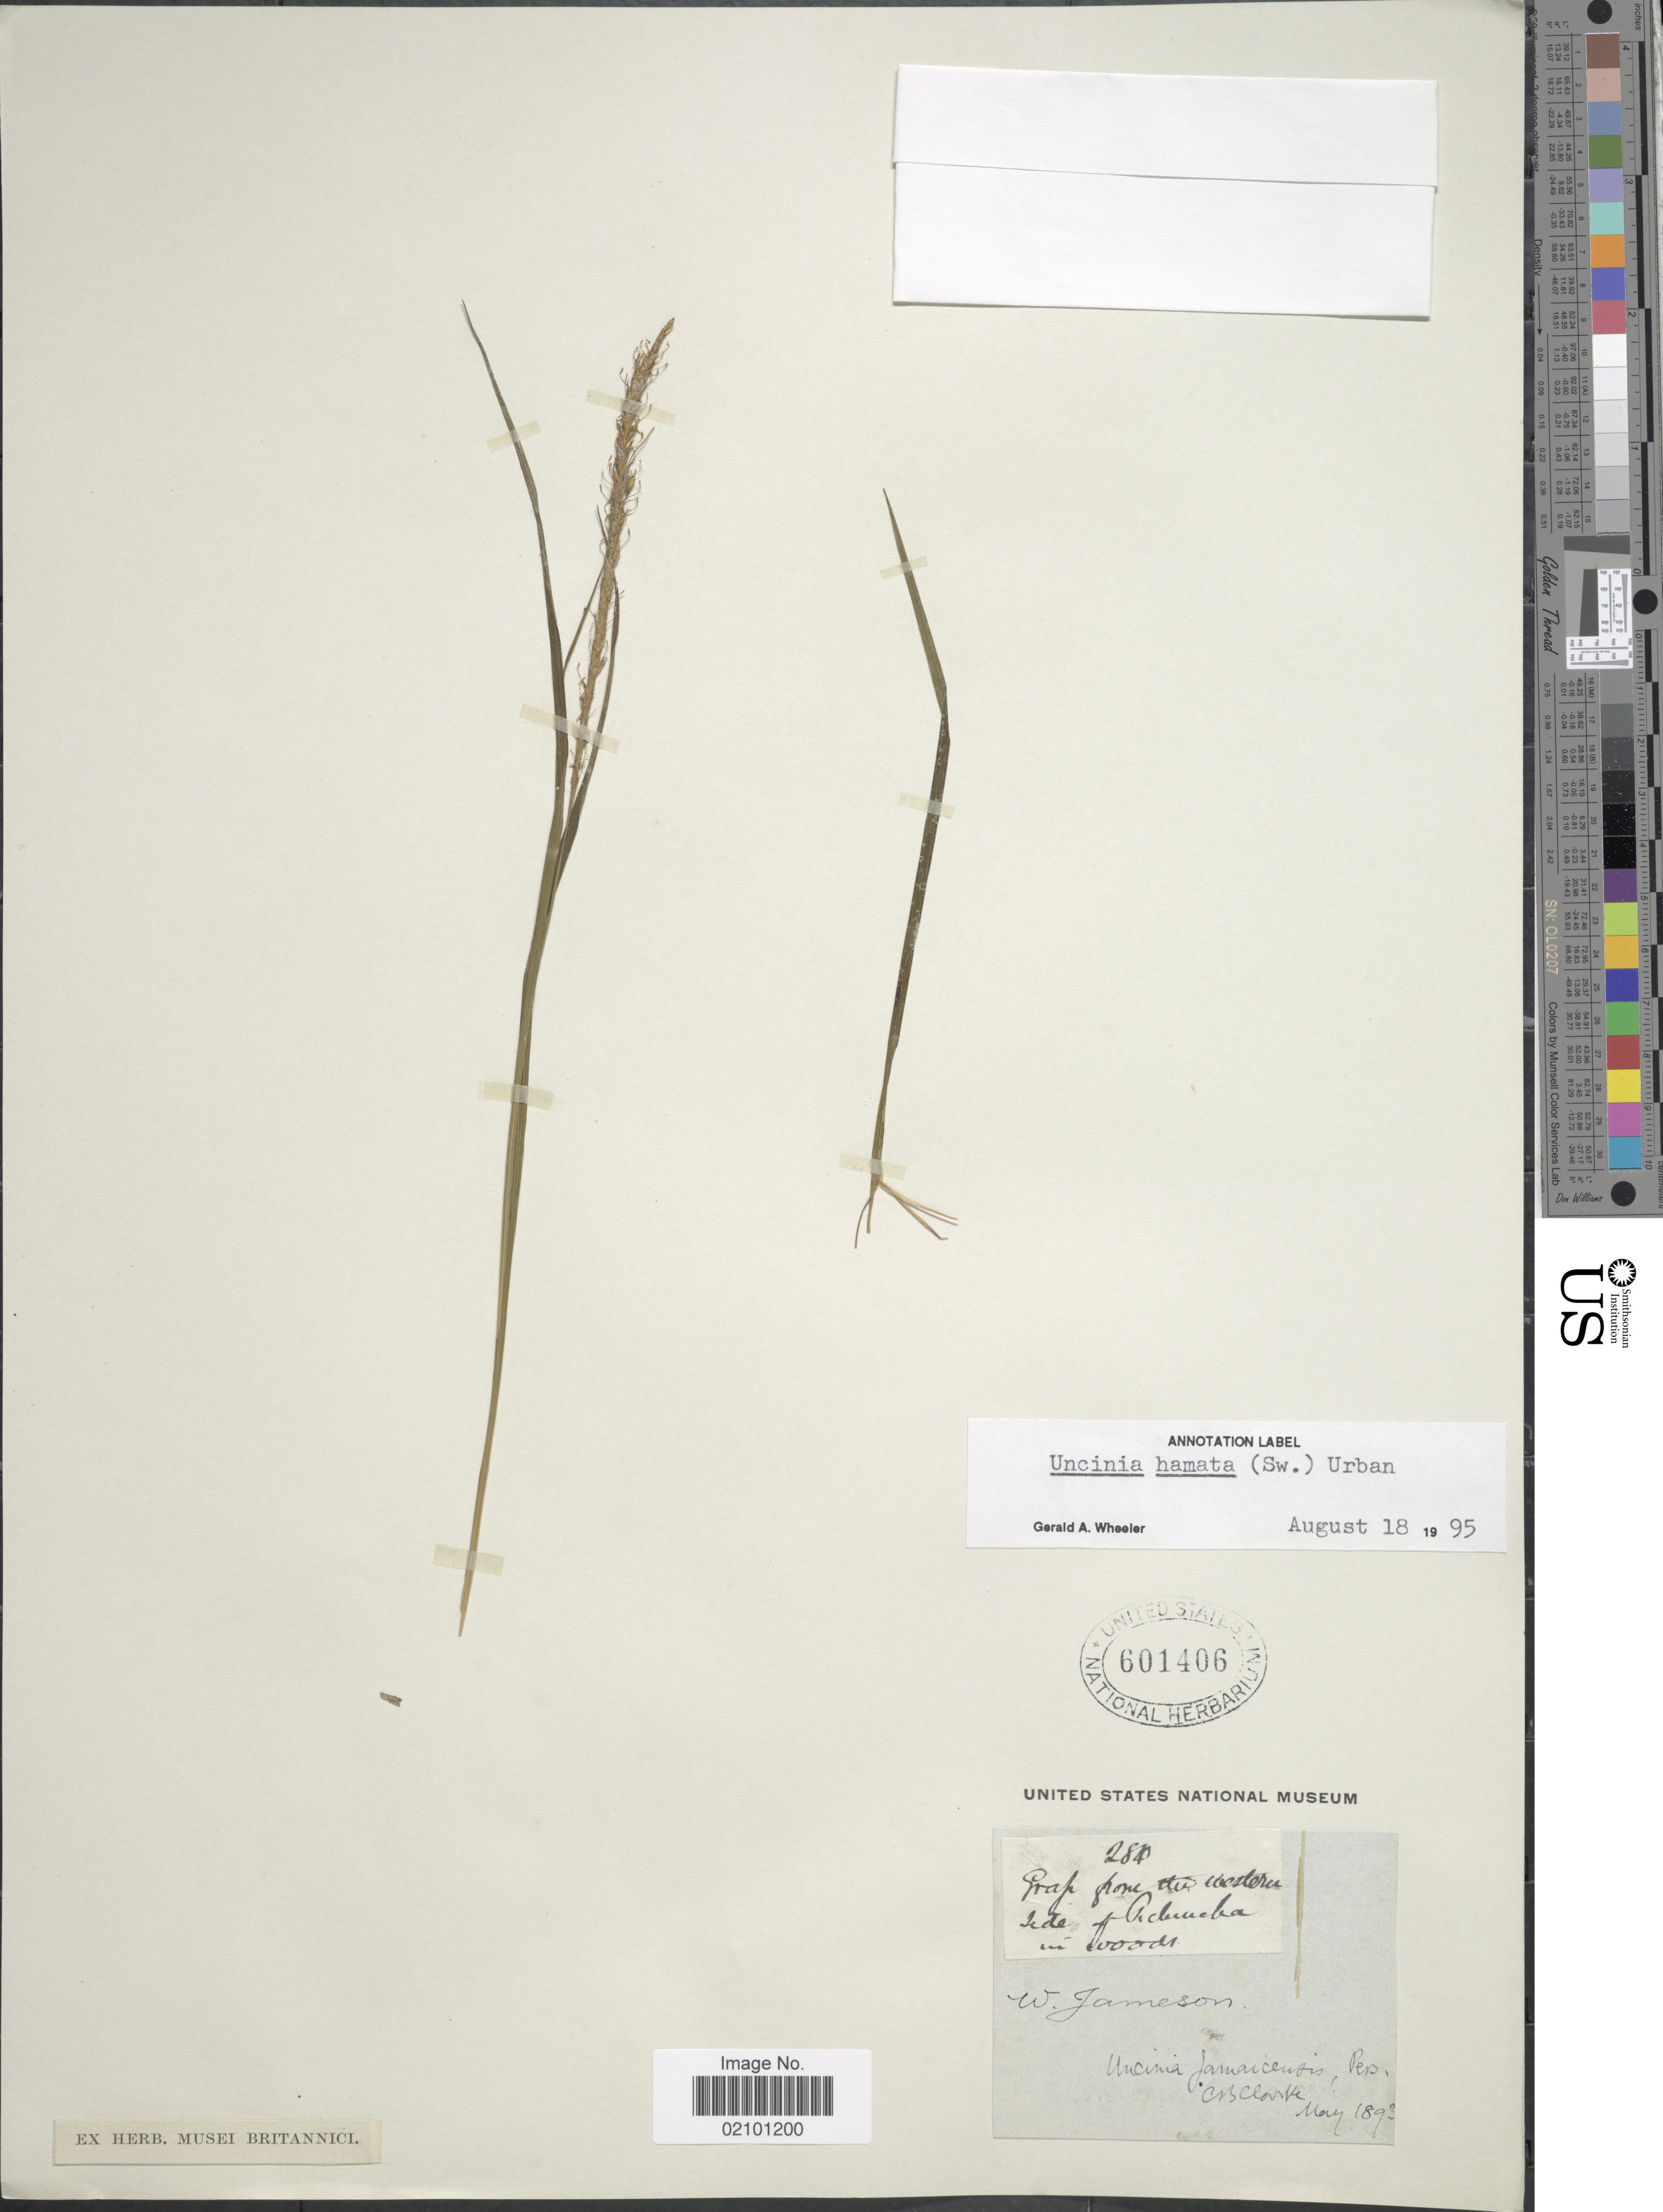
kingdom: Plantae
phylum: Tracheophyta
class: Liliopsida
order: Poales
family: Cyperaceae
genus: Carex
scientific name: Carex hamata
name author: Sw.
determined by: Strong, M. T., (US), Smithsonian Institution - National Museum of Natural History (UNITED STATES)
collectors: W. Jameson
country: Ecuador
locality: western side of Pichincha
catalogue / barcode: US 601406